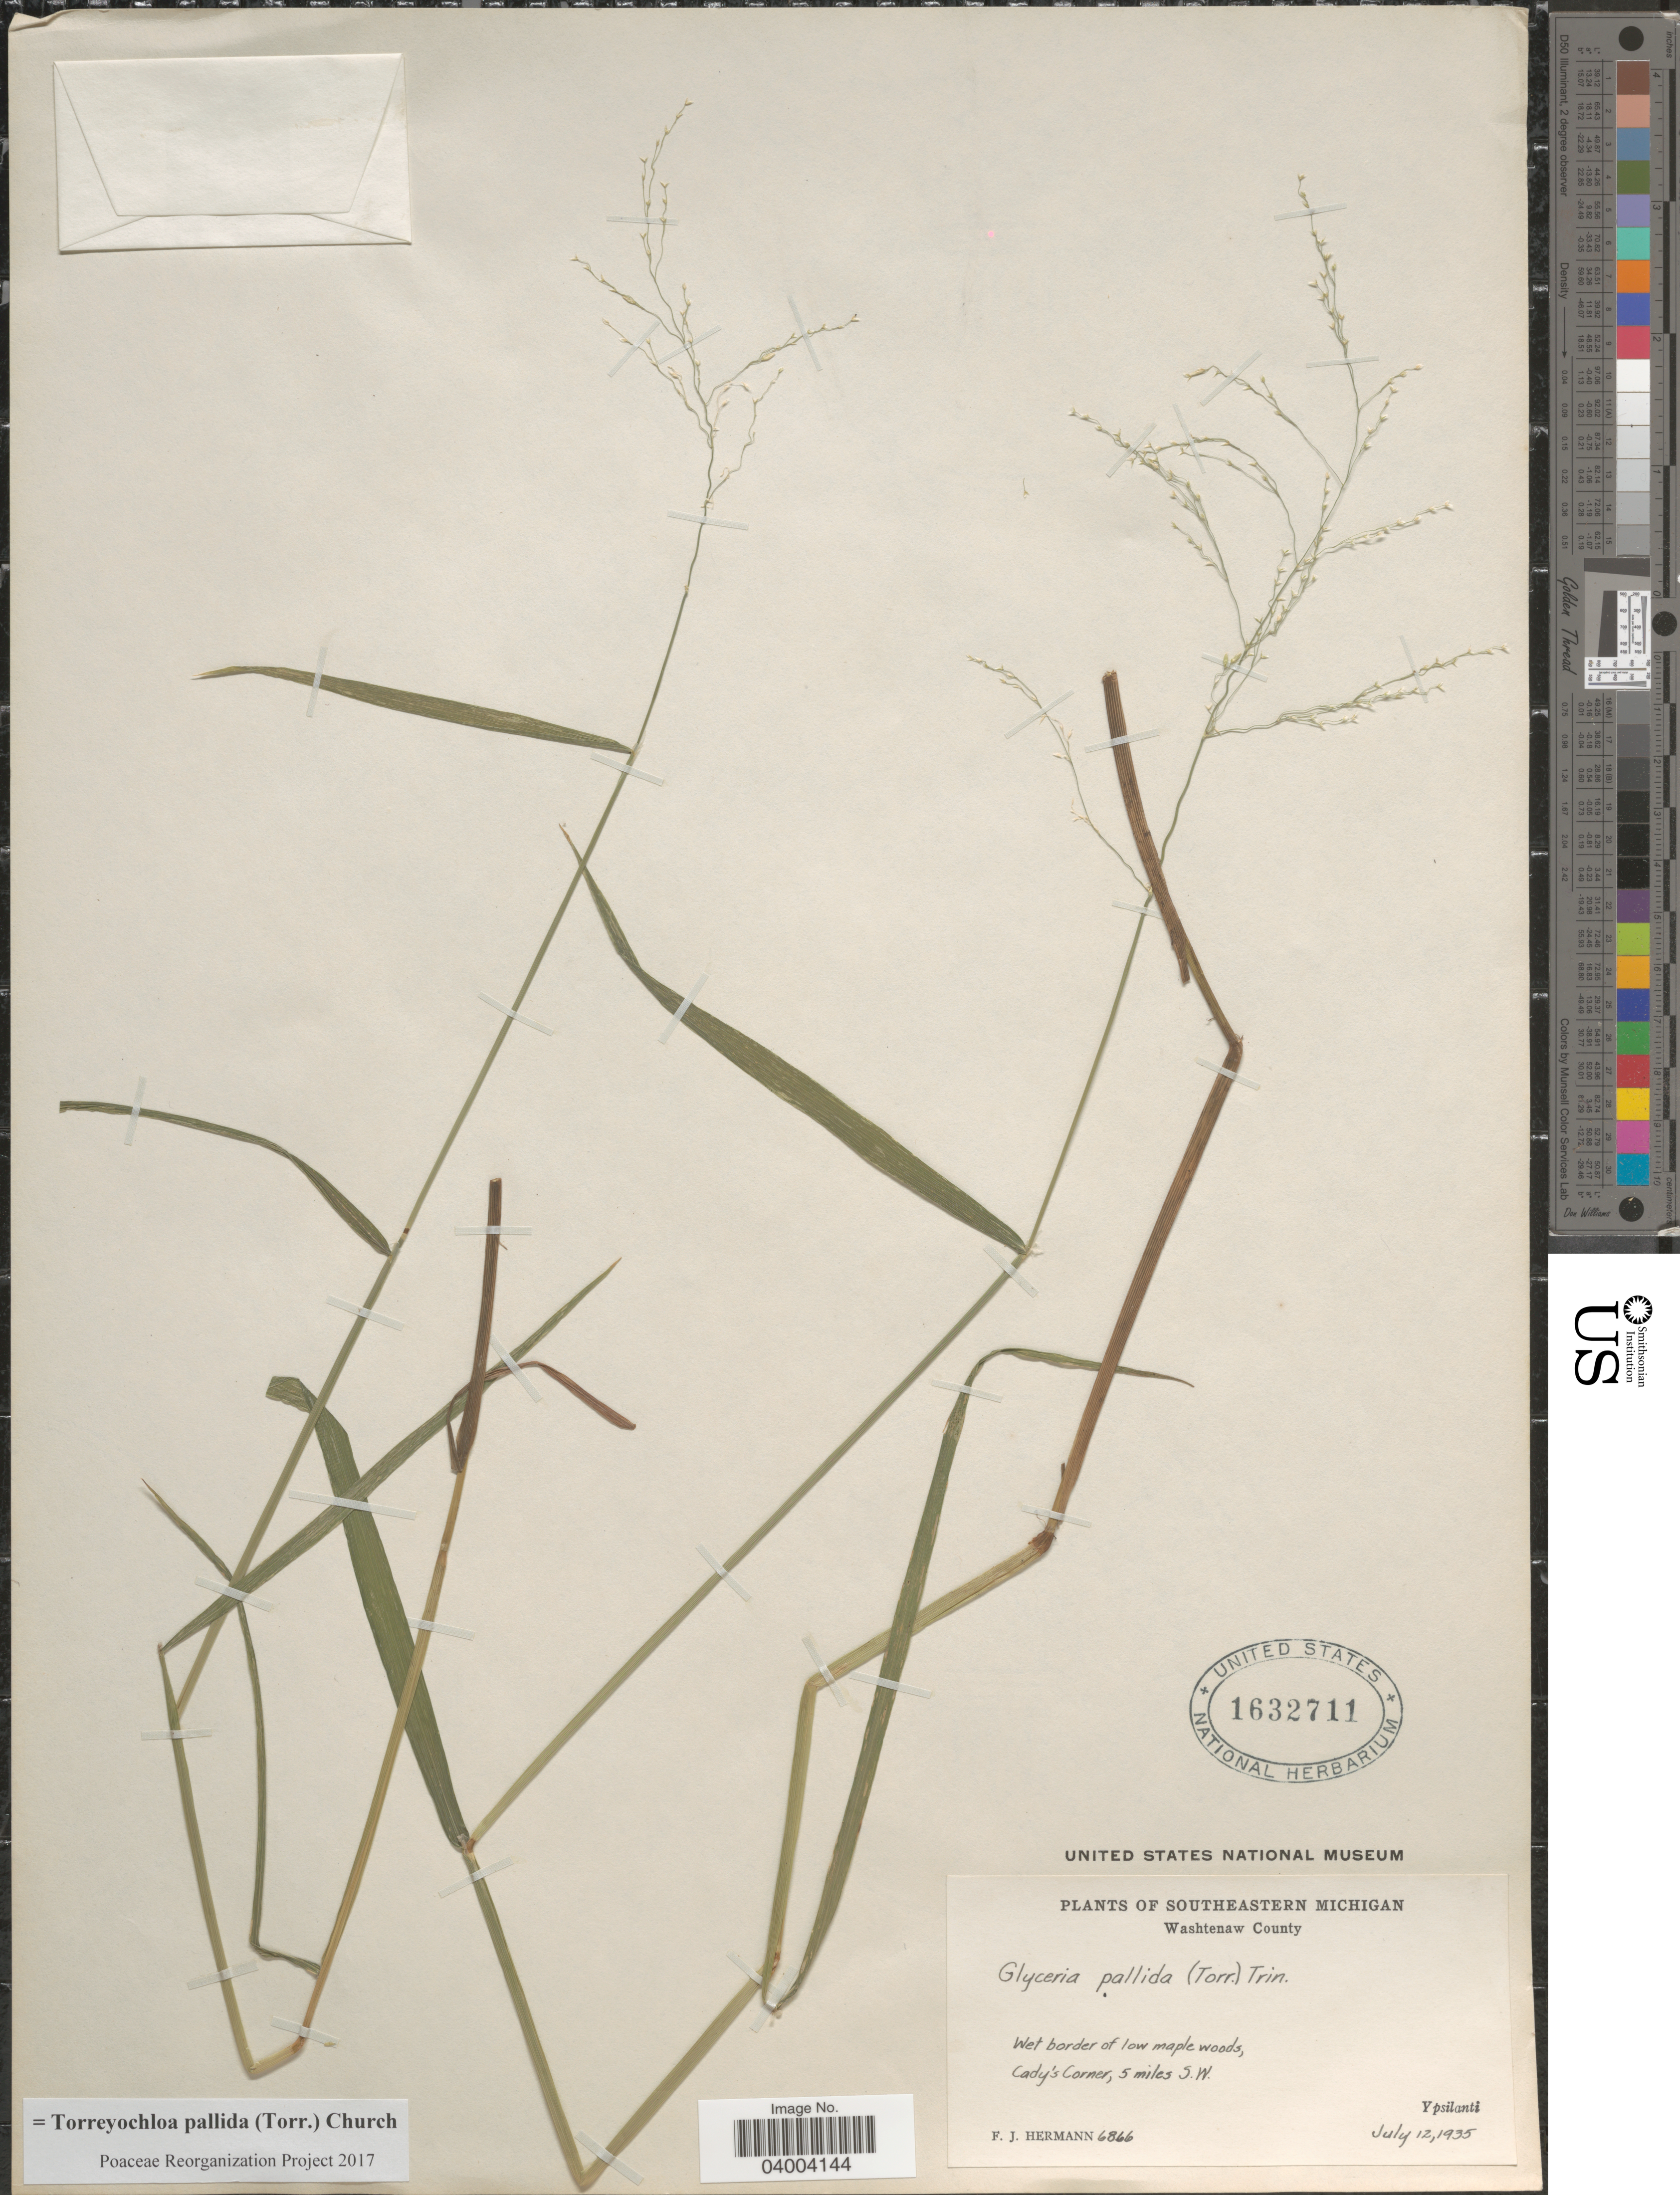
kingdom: Plantae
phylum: Tracheophyta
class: Liliopsida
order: Poales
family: Poaceae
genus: Torreyochloa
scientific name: Torreyochloa pallida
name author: (Torr.) G.L. Church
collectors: F. J. Hermann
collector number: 6866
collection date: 1935-07-12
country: United States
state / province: Michigan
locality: Southeastern Michigan. Washtenaw County.Cady's Corner, 5 miles S.W. Ypsilanti.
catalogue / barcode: US 1632711